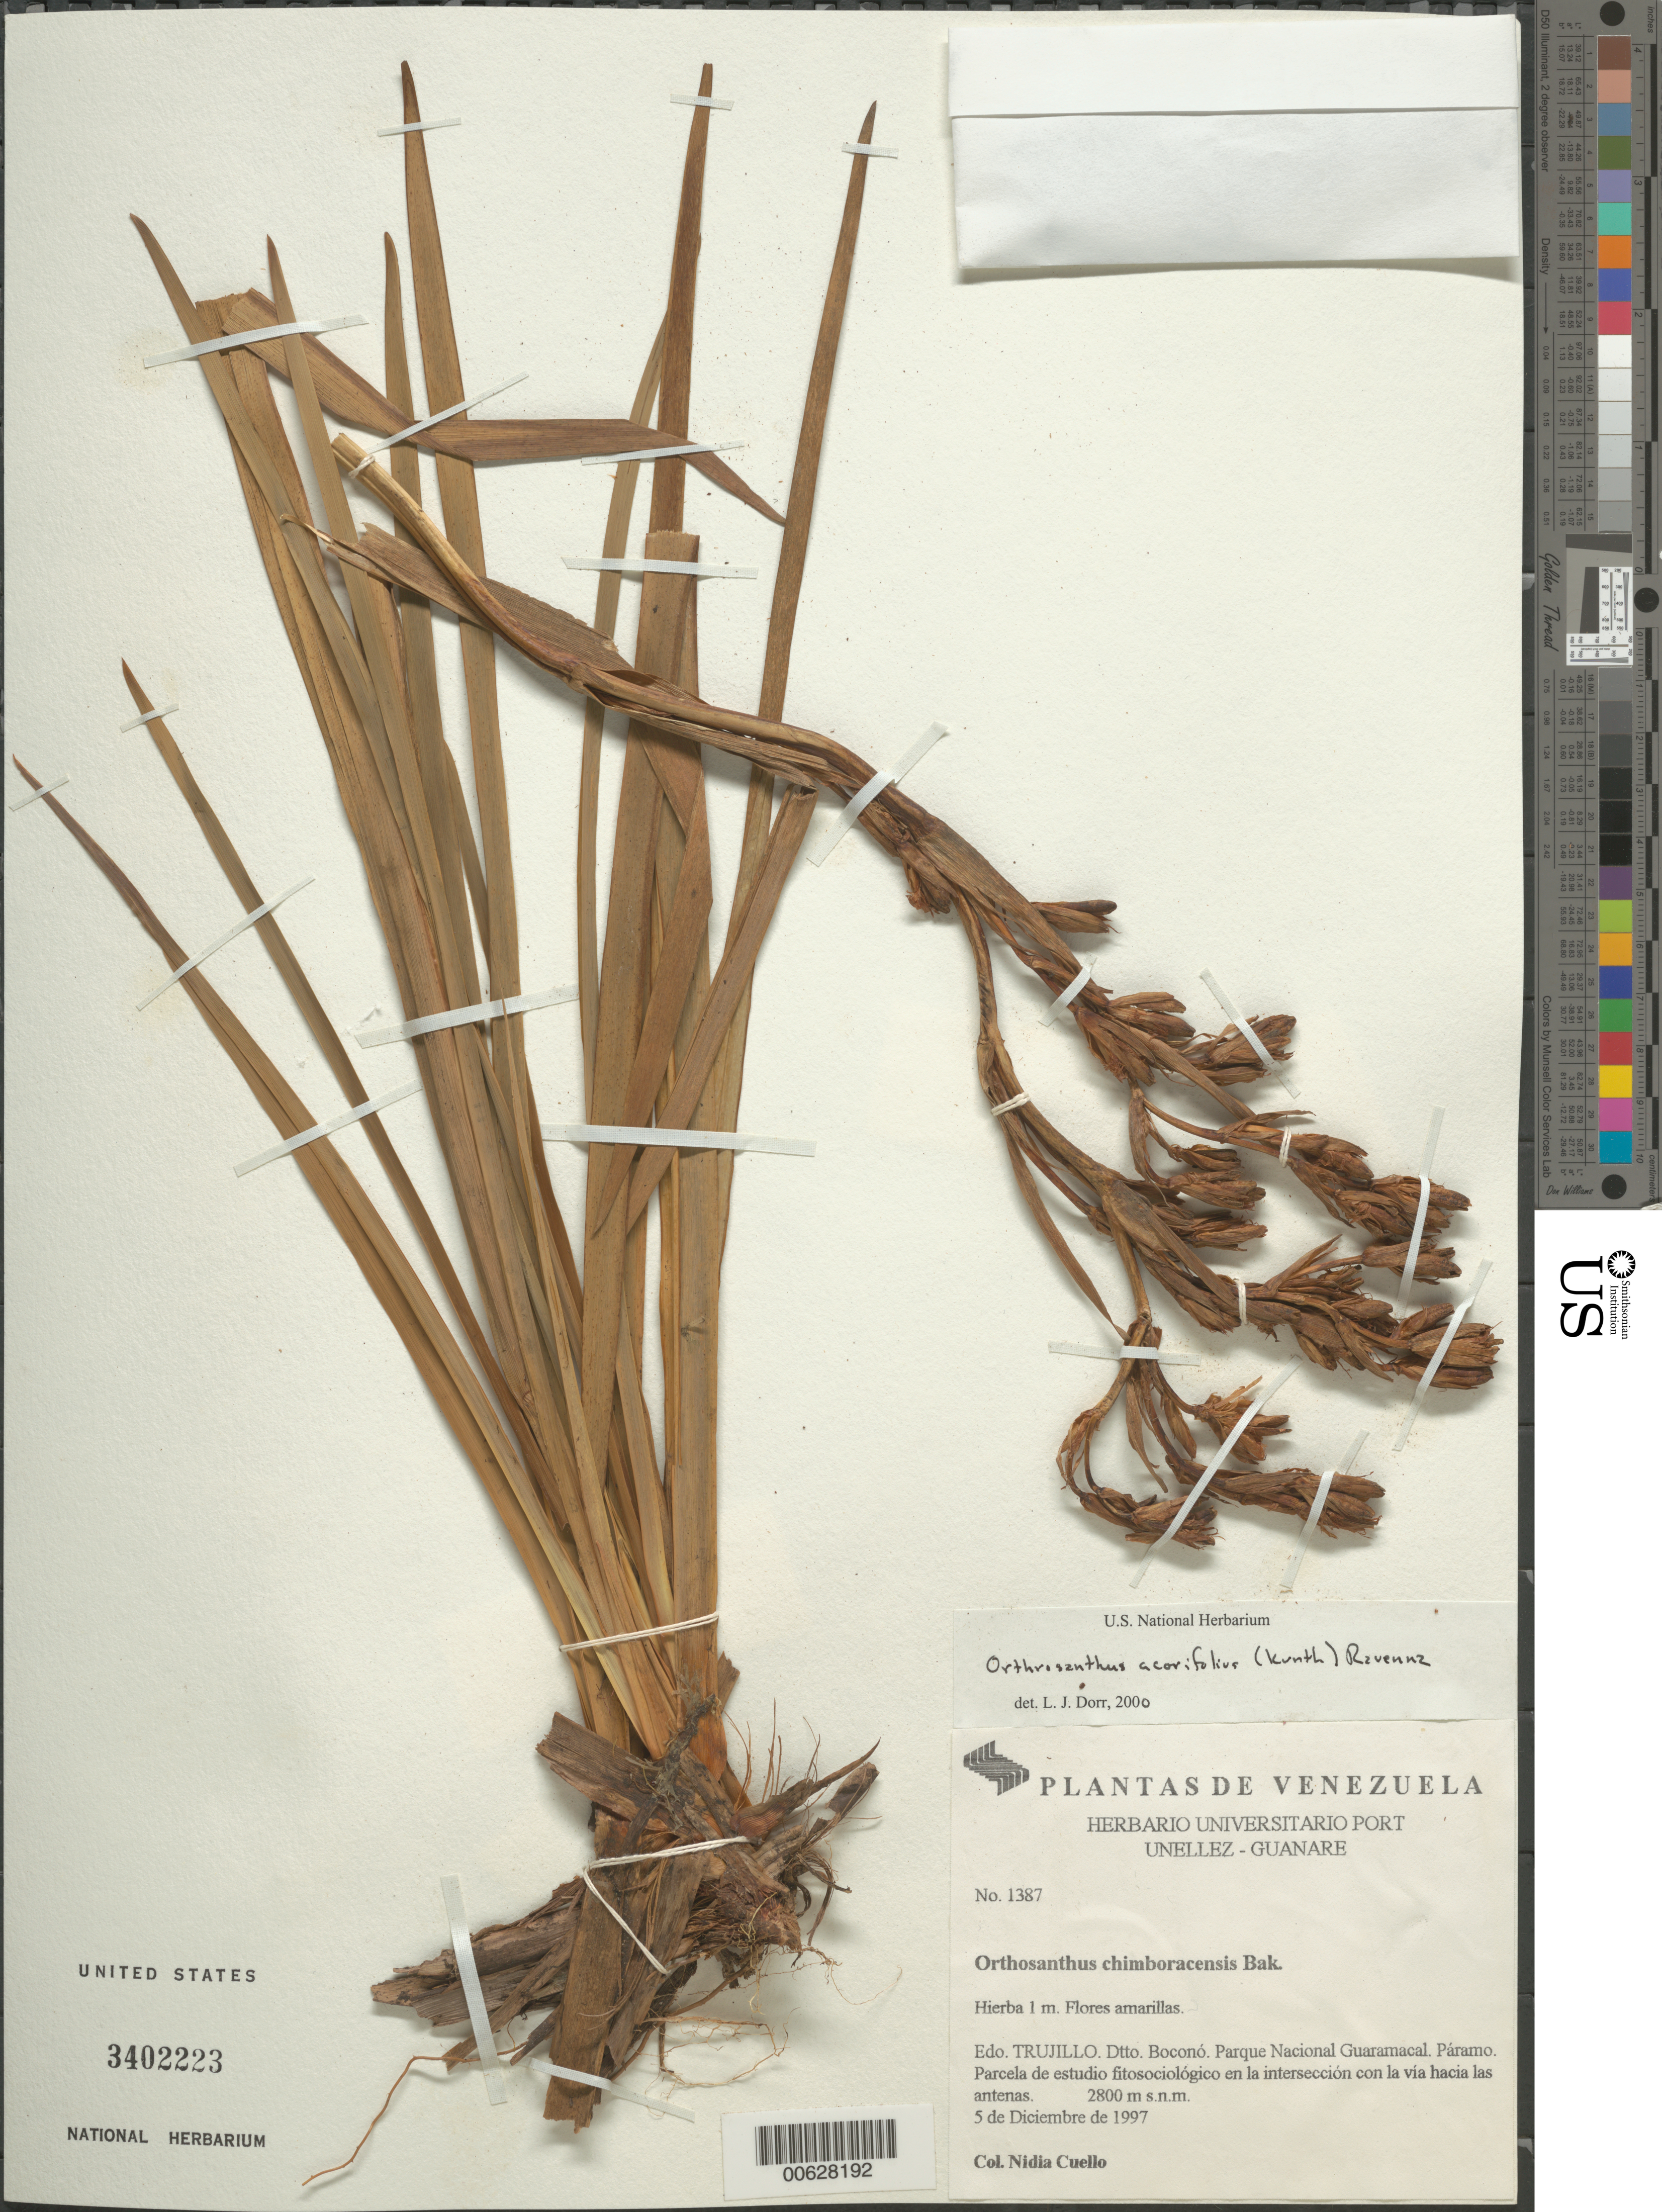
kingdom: Plantae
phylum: Tracheophyta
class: Liliopsida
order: Asparagales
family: Iridaceae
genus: Orthrosanthus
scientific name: Orthrosanthus acorifolius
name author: (Kunth) Ravenna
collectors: N. L. Cuello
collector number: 1387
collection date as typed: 05 Dec 1997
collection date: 1997-12-05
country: Venezuela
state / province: Trujillo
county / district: Boconó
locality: Parque Nacional Guaramacal. Parcela estudio fitosociológica en la intersección con la via hacia las antenas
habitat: Páramo.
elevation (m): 2800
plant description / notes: NY, PORT, US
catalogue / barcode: US 3402223